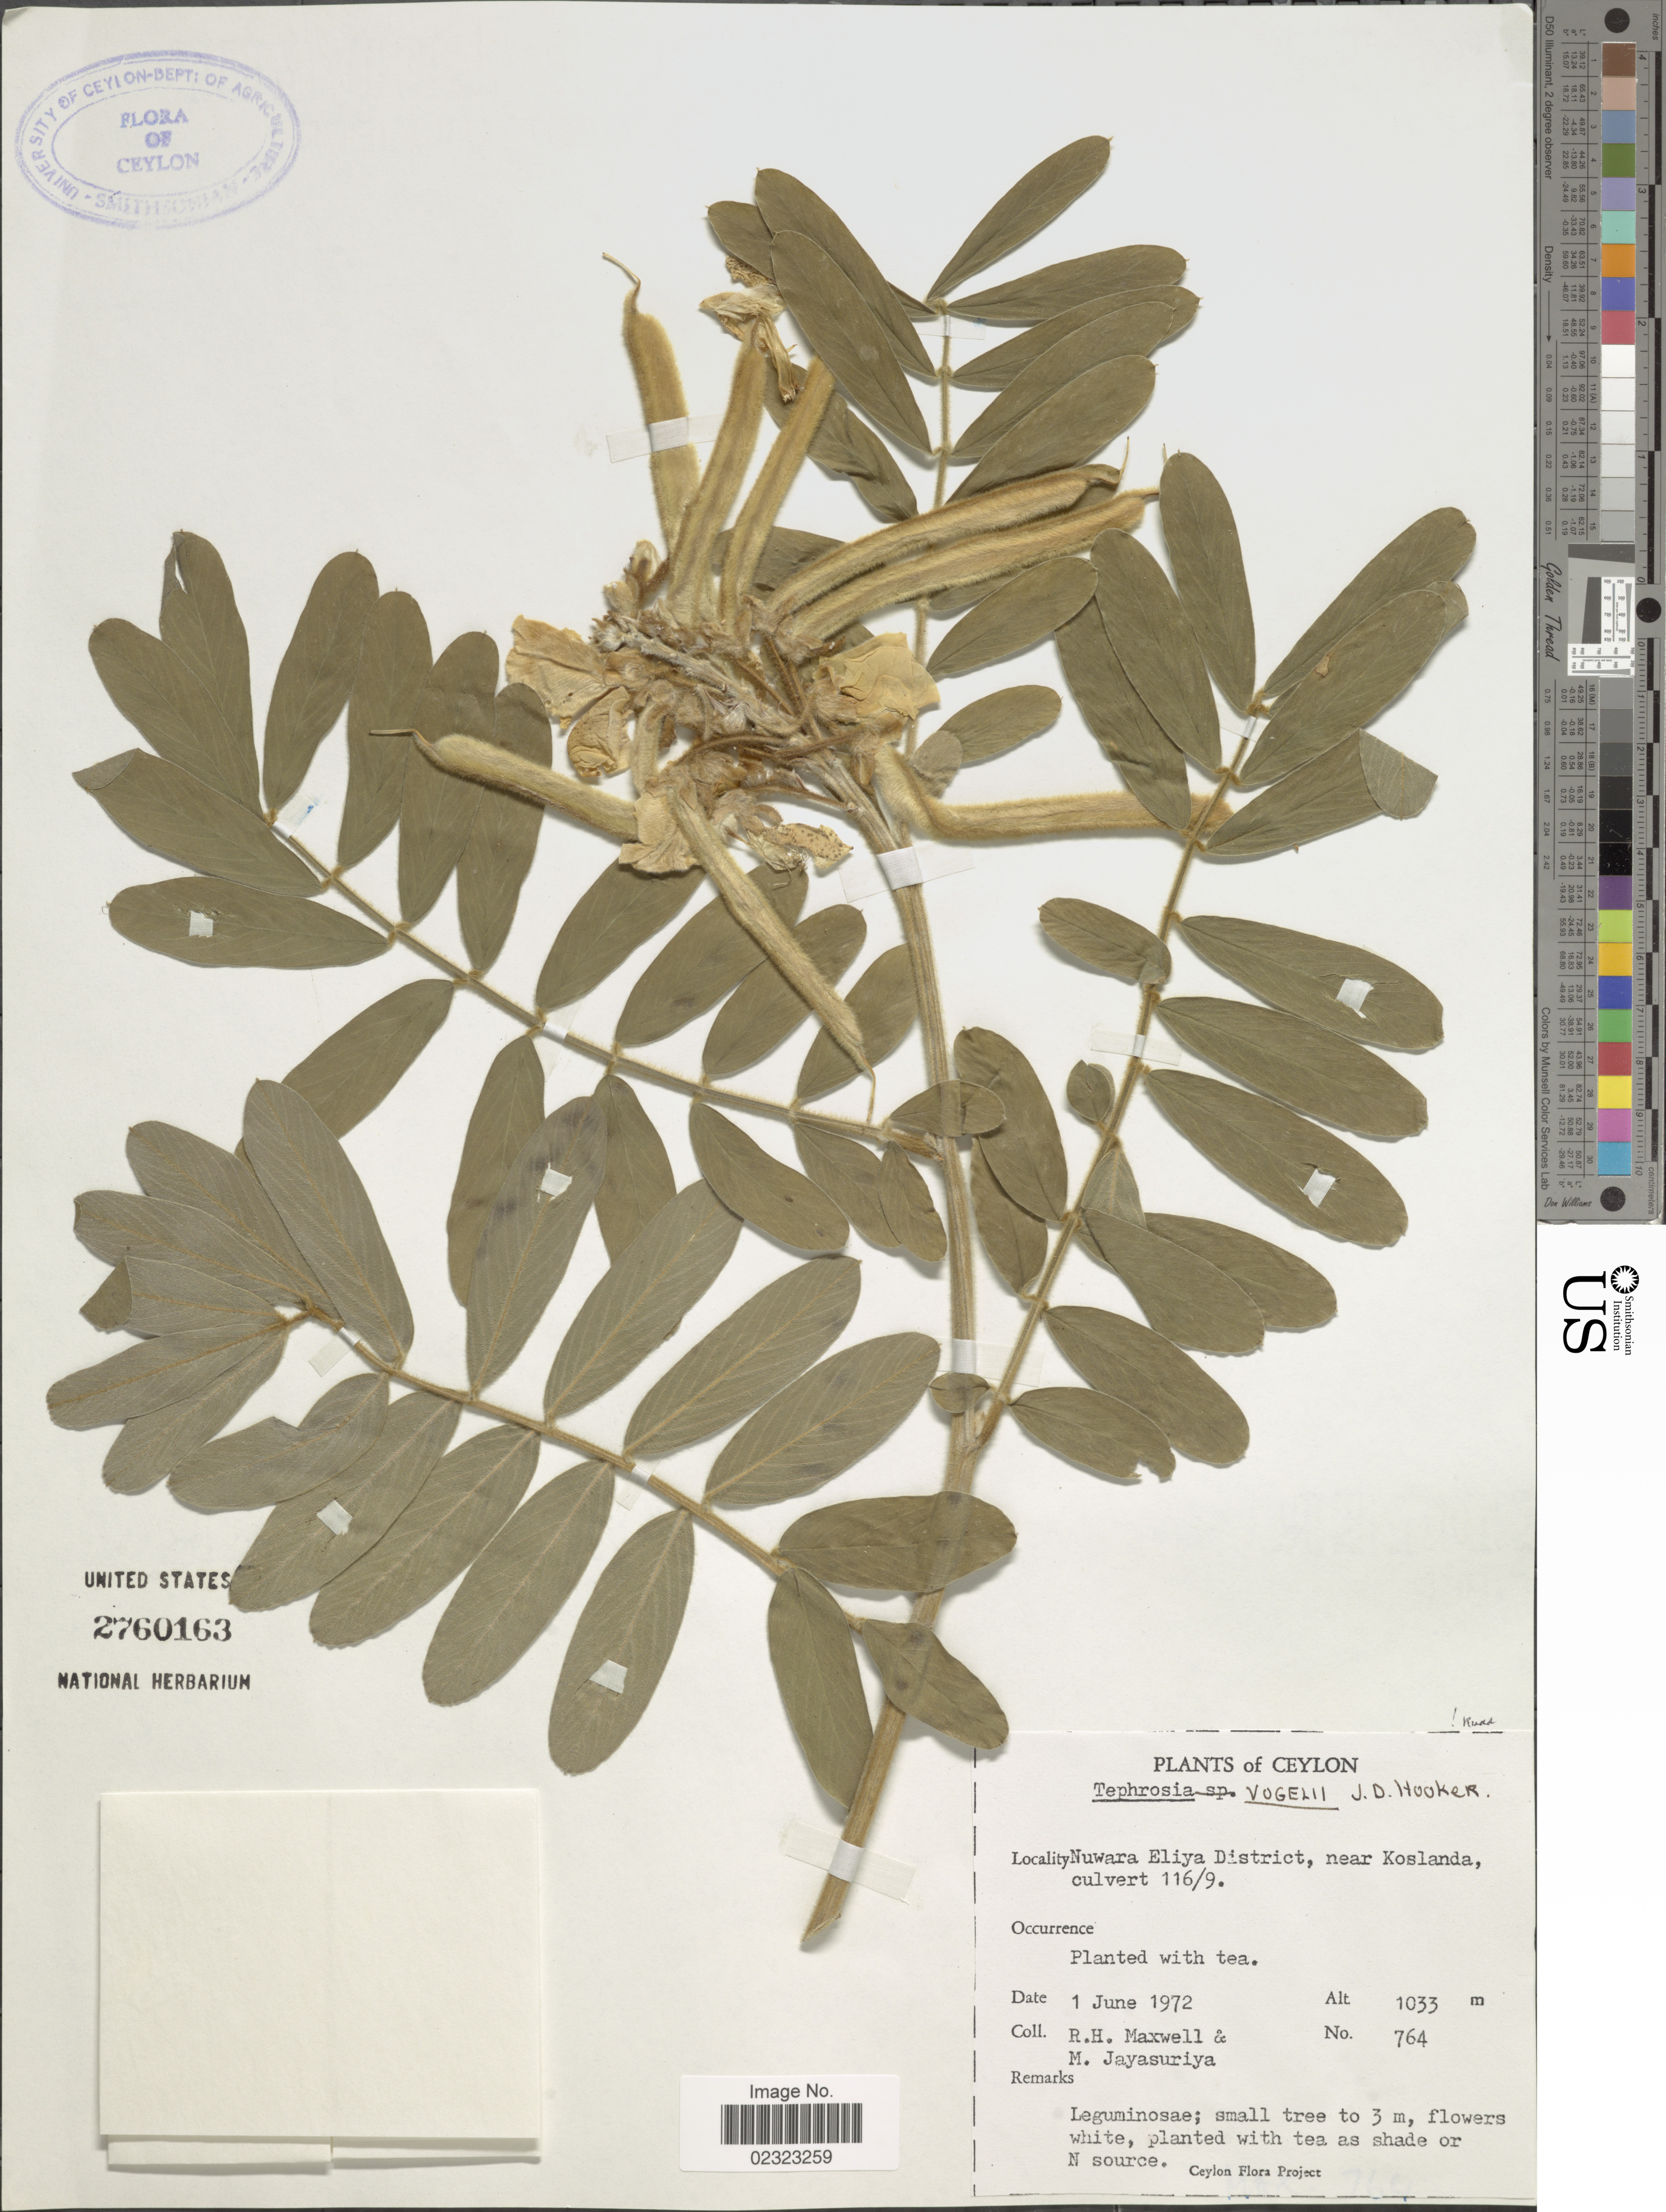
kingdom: Plantae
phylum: Tracheophyta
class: Magnoliopsida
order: Fabales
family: Fabaceae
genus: Tephrosia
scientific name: Tephrosia vogelii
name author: Hook. f.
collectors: R. Maxwell & M. Jayasuriya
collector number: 764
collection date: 1972-06-01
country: Sri Lanka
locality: Ceylon, Nuwara Eliya District, near Koslanda culvert 116/9, planted with tea.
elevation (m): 1033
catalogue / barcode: US 2760163